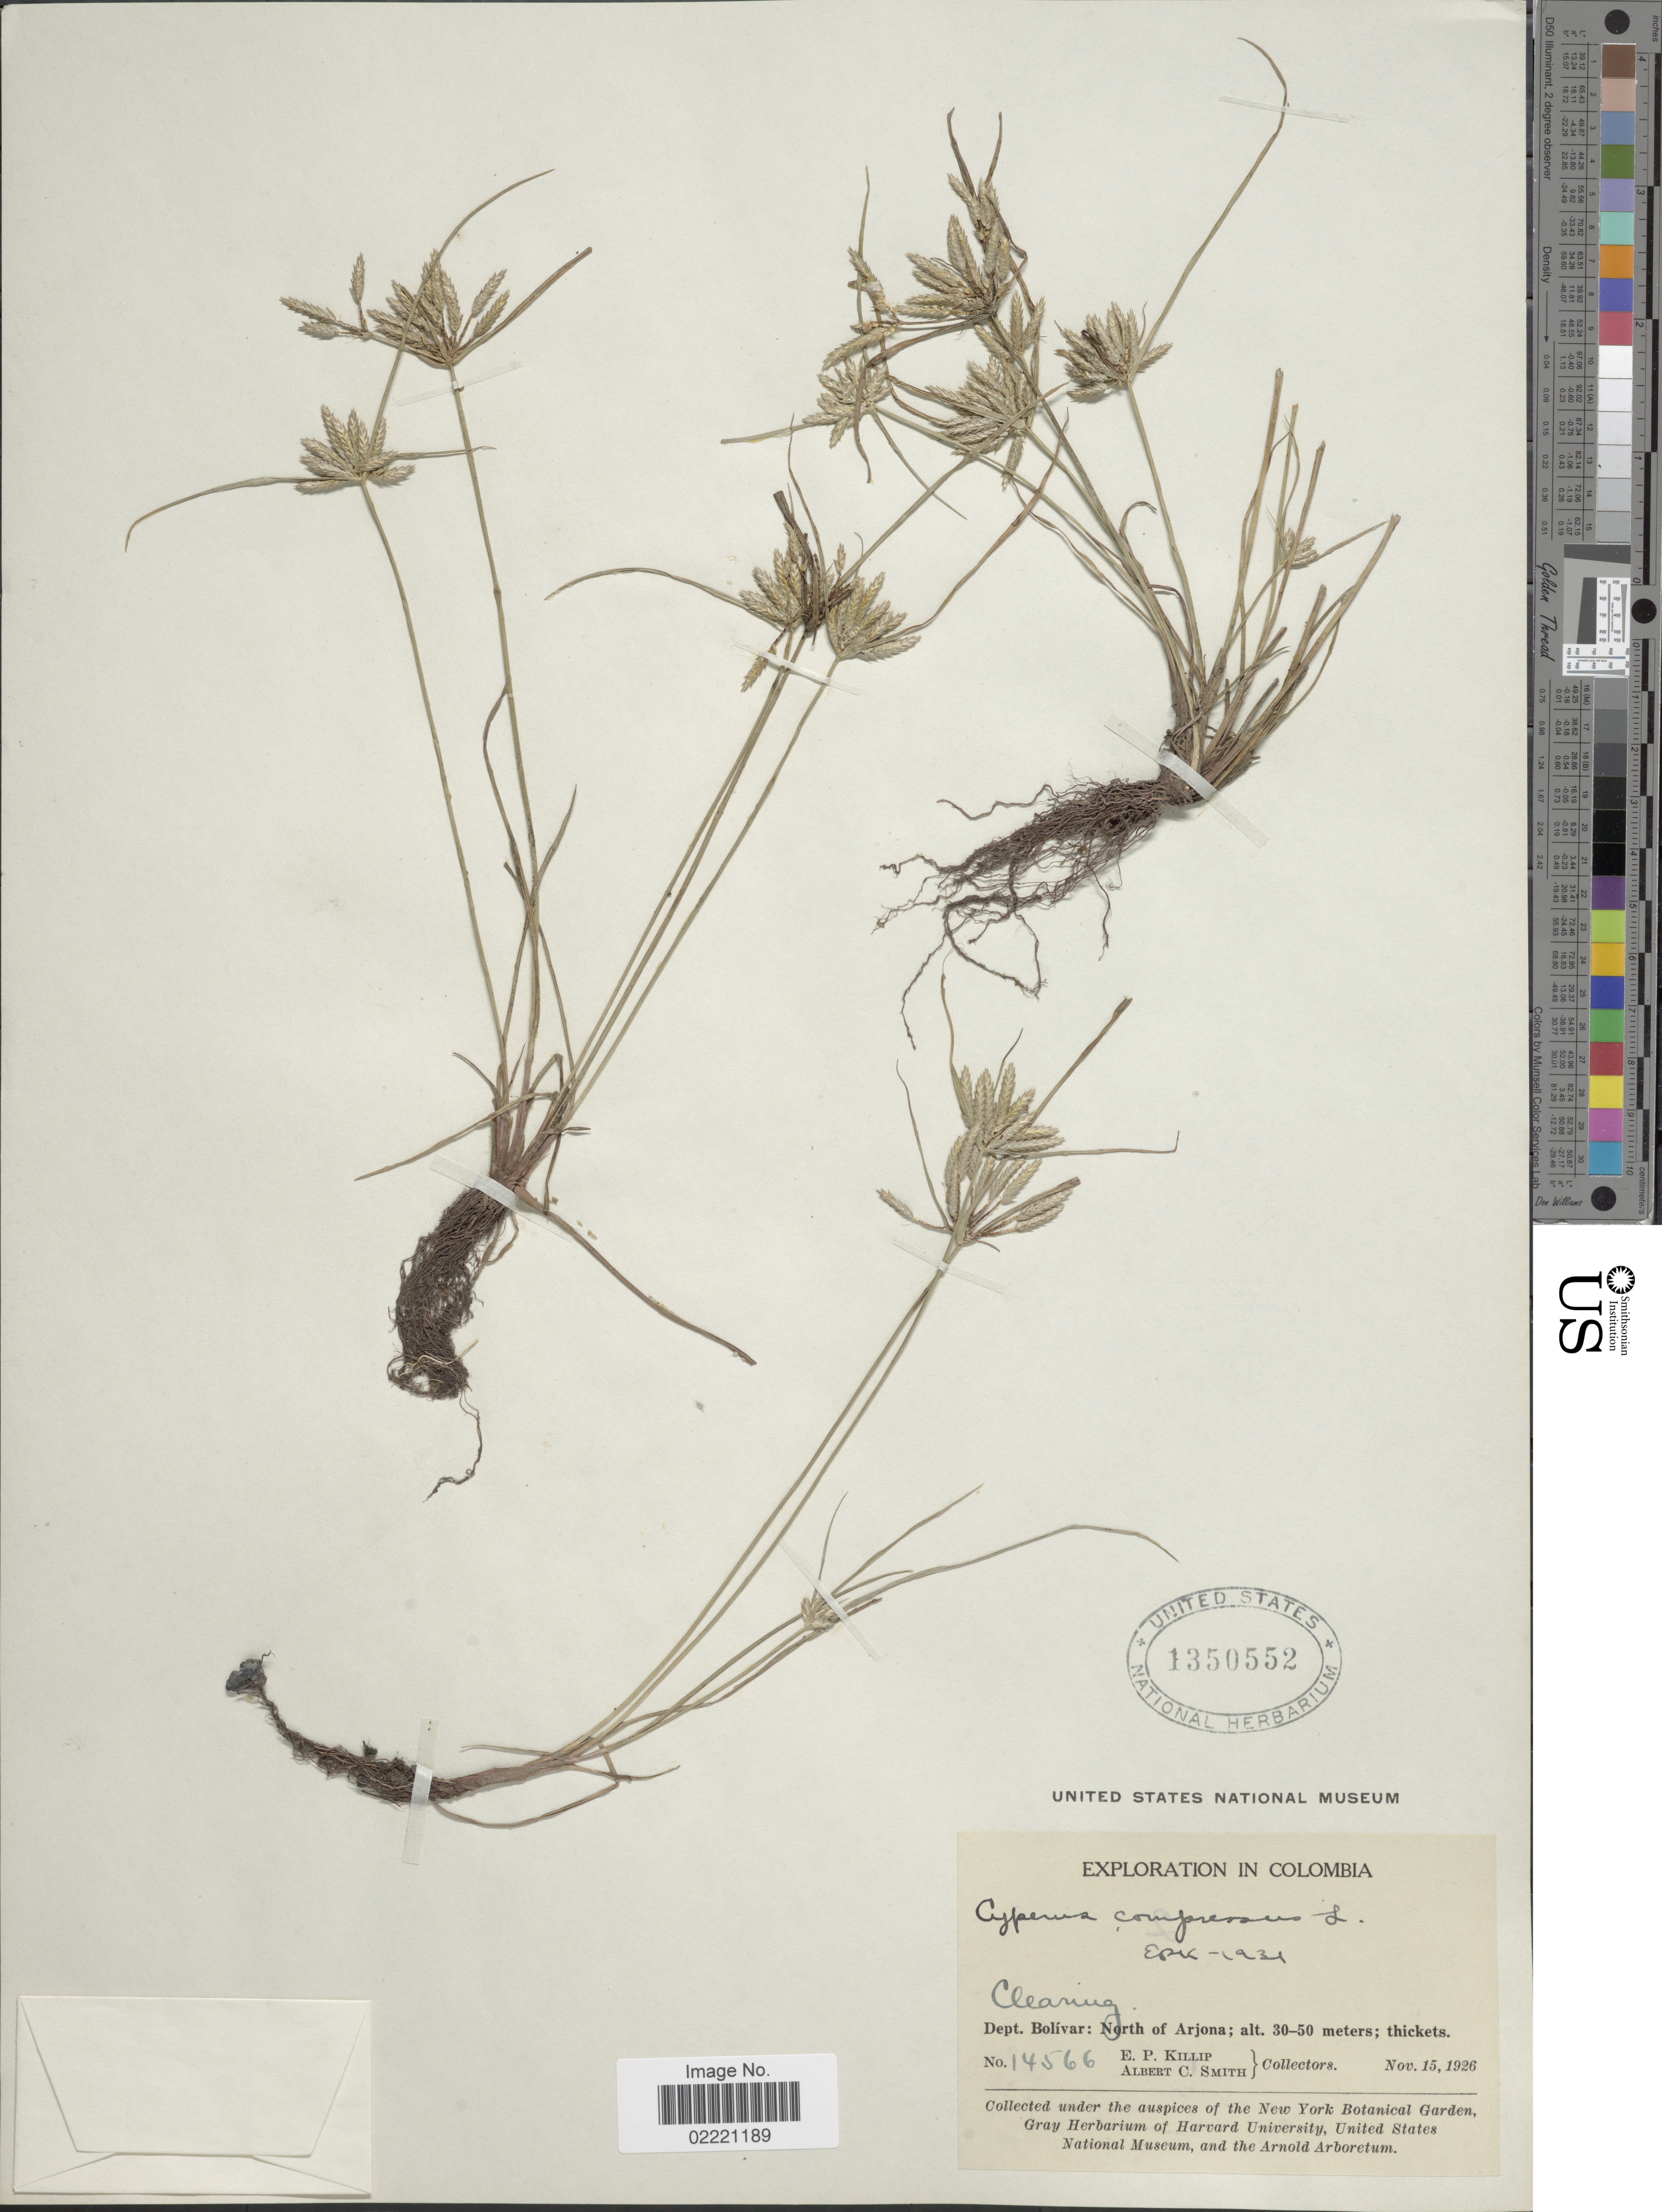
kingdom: Plantae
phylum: Tracheophyta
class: Liliopsida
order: Poales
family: Cyperaceae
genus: Cyperus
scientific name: Cyperus compressus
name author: L.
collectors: E. P. Killip & A. C. Smith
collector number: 14566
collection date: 1926-11-15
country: Colombia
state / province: Bolívar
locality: North of Arjona; thickets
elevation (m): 30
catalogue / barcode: US 1350552